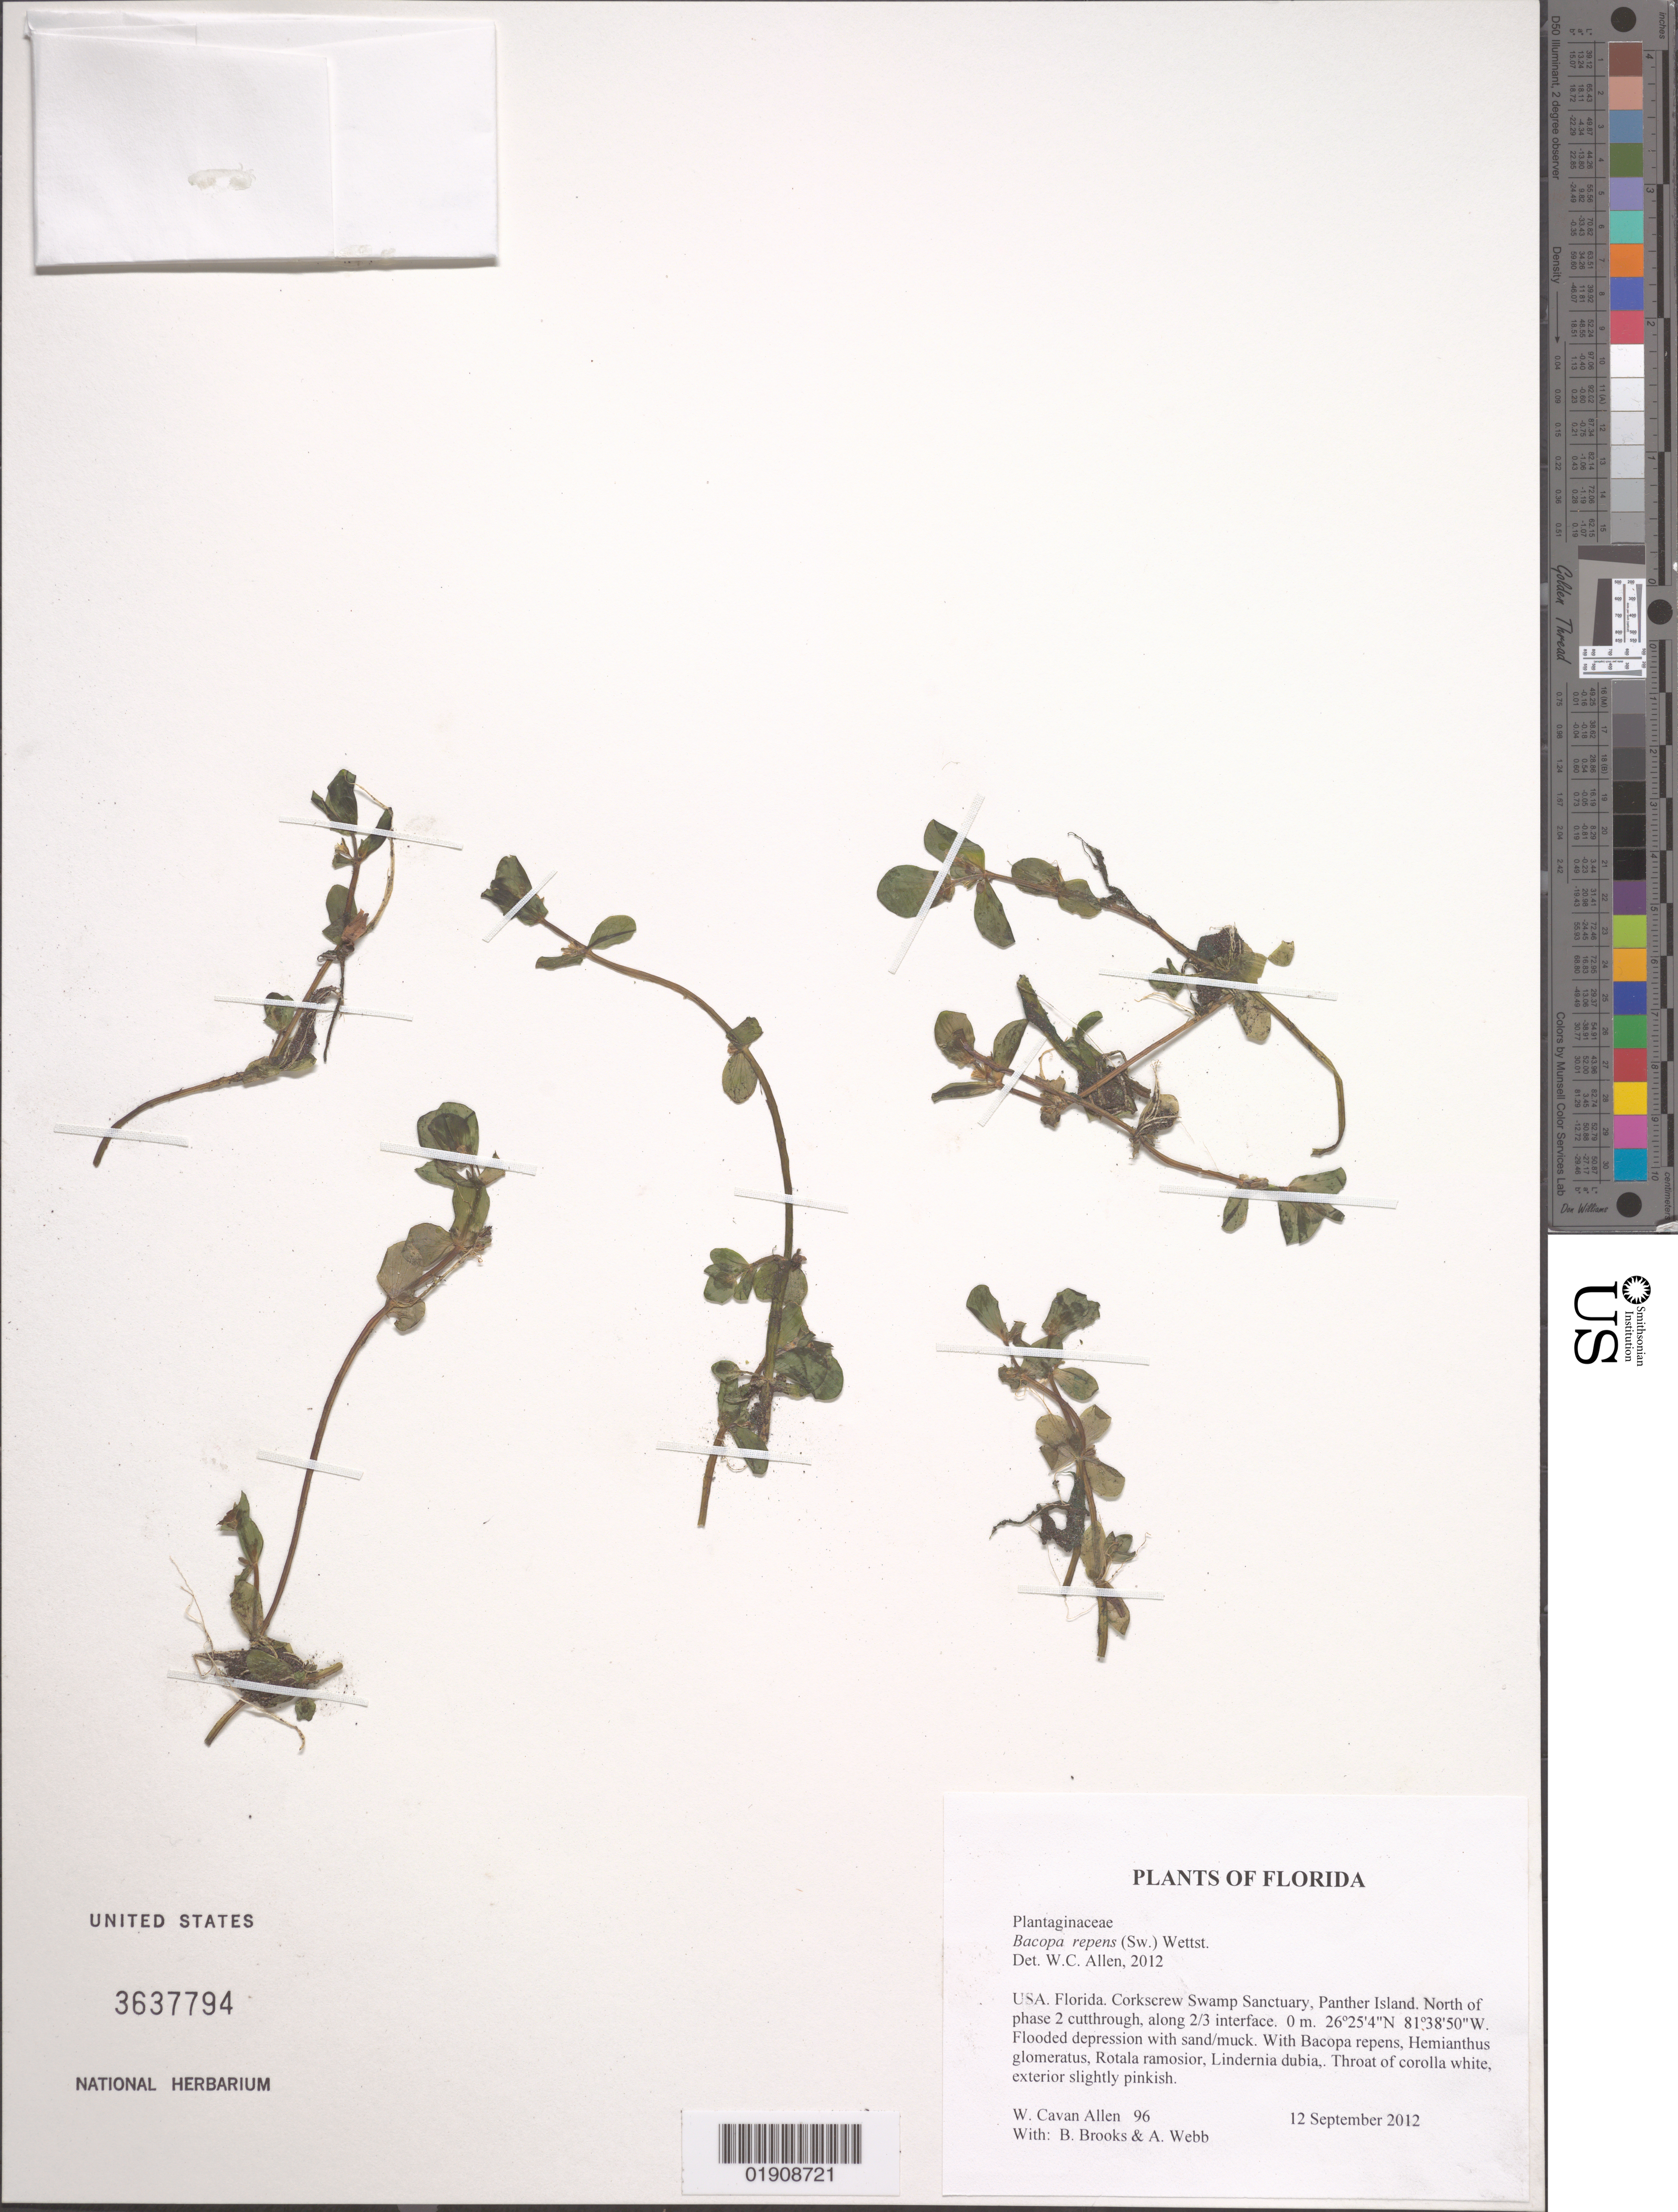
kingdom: Plantae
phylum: Tracheophyta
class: Magnoliopsida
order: Lamiales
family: Plantaginaceae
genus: Bacopa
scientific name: Bacopa repens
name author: (Sw.) Wettst.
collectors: W. C. Allen, B. Brooks & A. Webb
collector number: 96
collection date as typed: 12 September 2012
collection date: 2012-09-12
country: United States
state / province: Florida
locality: Corkscrew Swamp Sanctuary, Panther Island. N of phase 2 cutthrough, along 2/3 interface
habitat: flooded depression with sand/muck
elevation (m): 0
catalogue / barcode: US 3637794